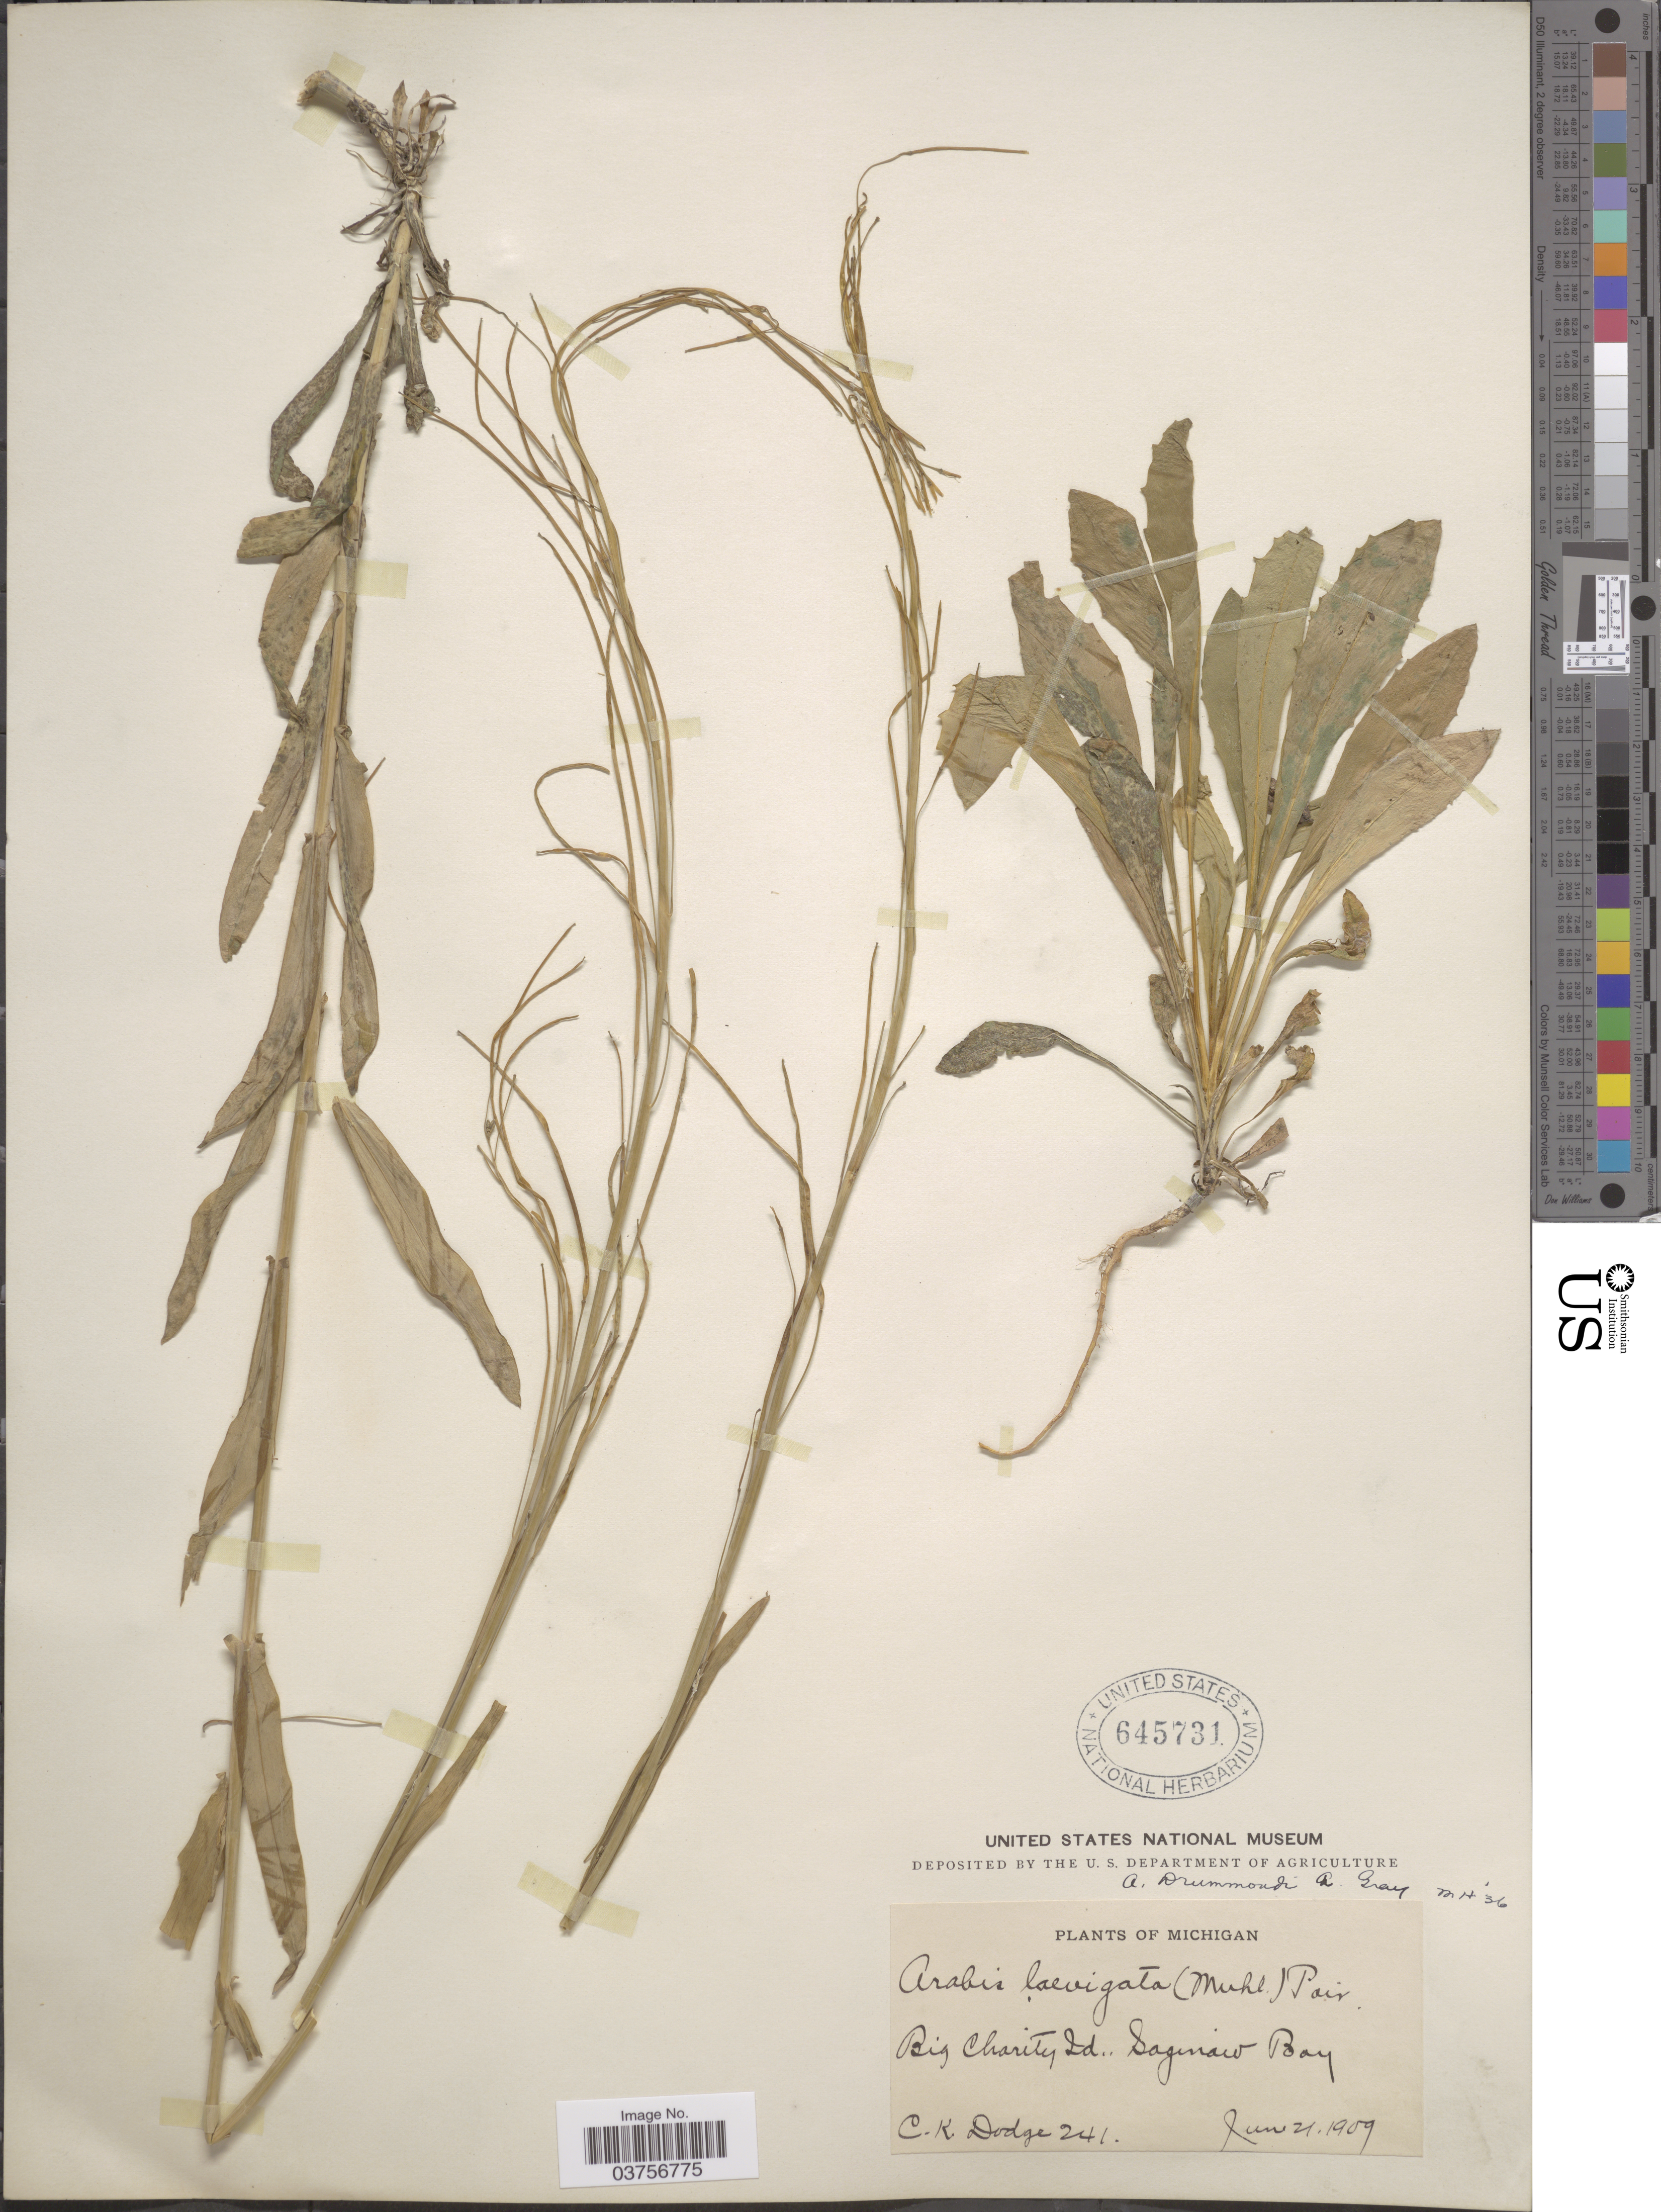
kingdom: Plantae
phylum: Tracheophyta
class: Magnoliopsida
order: Brassicales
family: Brassicaceae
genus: Arabis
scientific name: Arabis drummondii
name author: A. Gray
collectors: C. Dodge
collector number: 241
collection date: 1909-06-21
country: United States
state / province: Michigan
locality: Big Charity Id., Saginaw Bay.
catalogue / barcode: US 645731